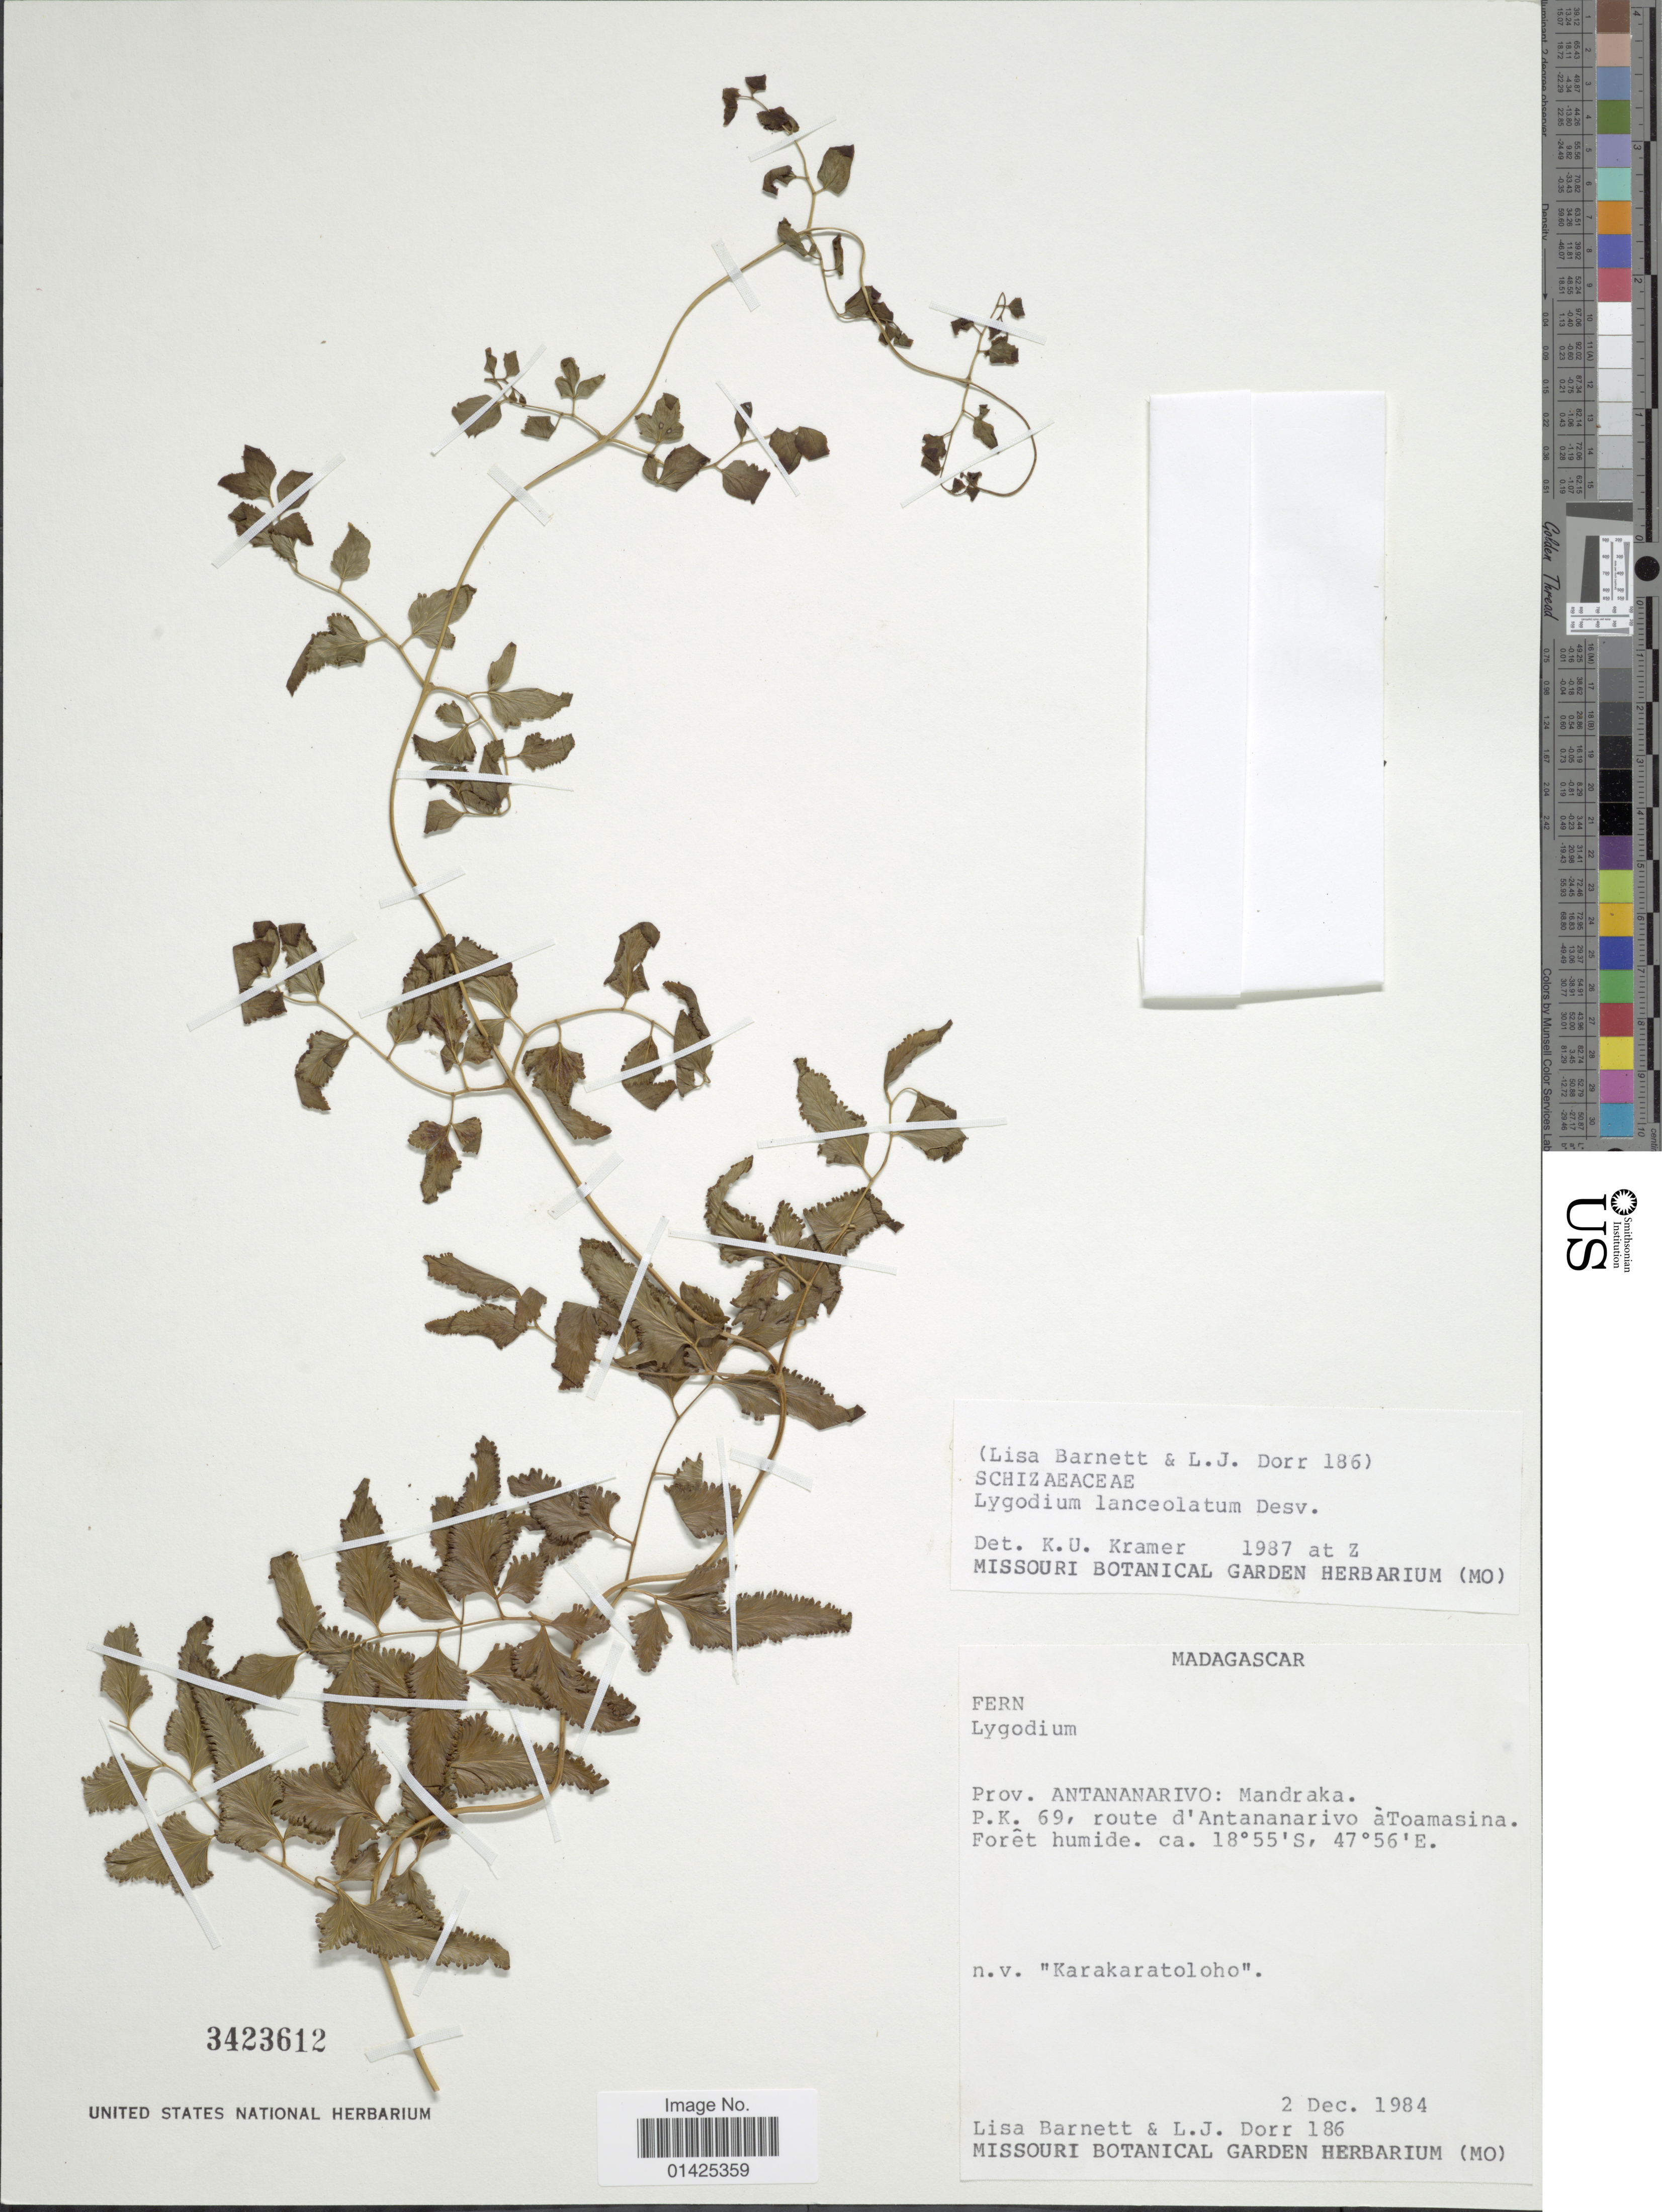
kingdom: Plantae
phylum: Tracheophyta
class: Polypodiopsida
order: Schizaeales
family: Lygodiaceae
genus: Lygodium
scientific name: Lygodium lanceolatum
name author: Desv.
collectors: L. C. Barnett & L. J. Dorr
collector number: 186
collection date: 1984-12-02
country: Madagascar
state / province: Analamanga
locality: Mandraka. P.K. 69, route d'Antananarivo aToamasina.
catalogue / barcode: US 3423612